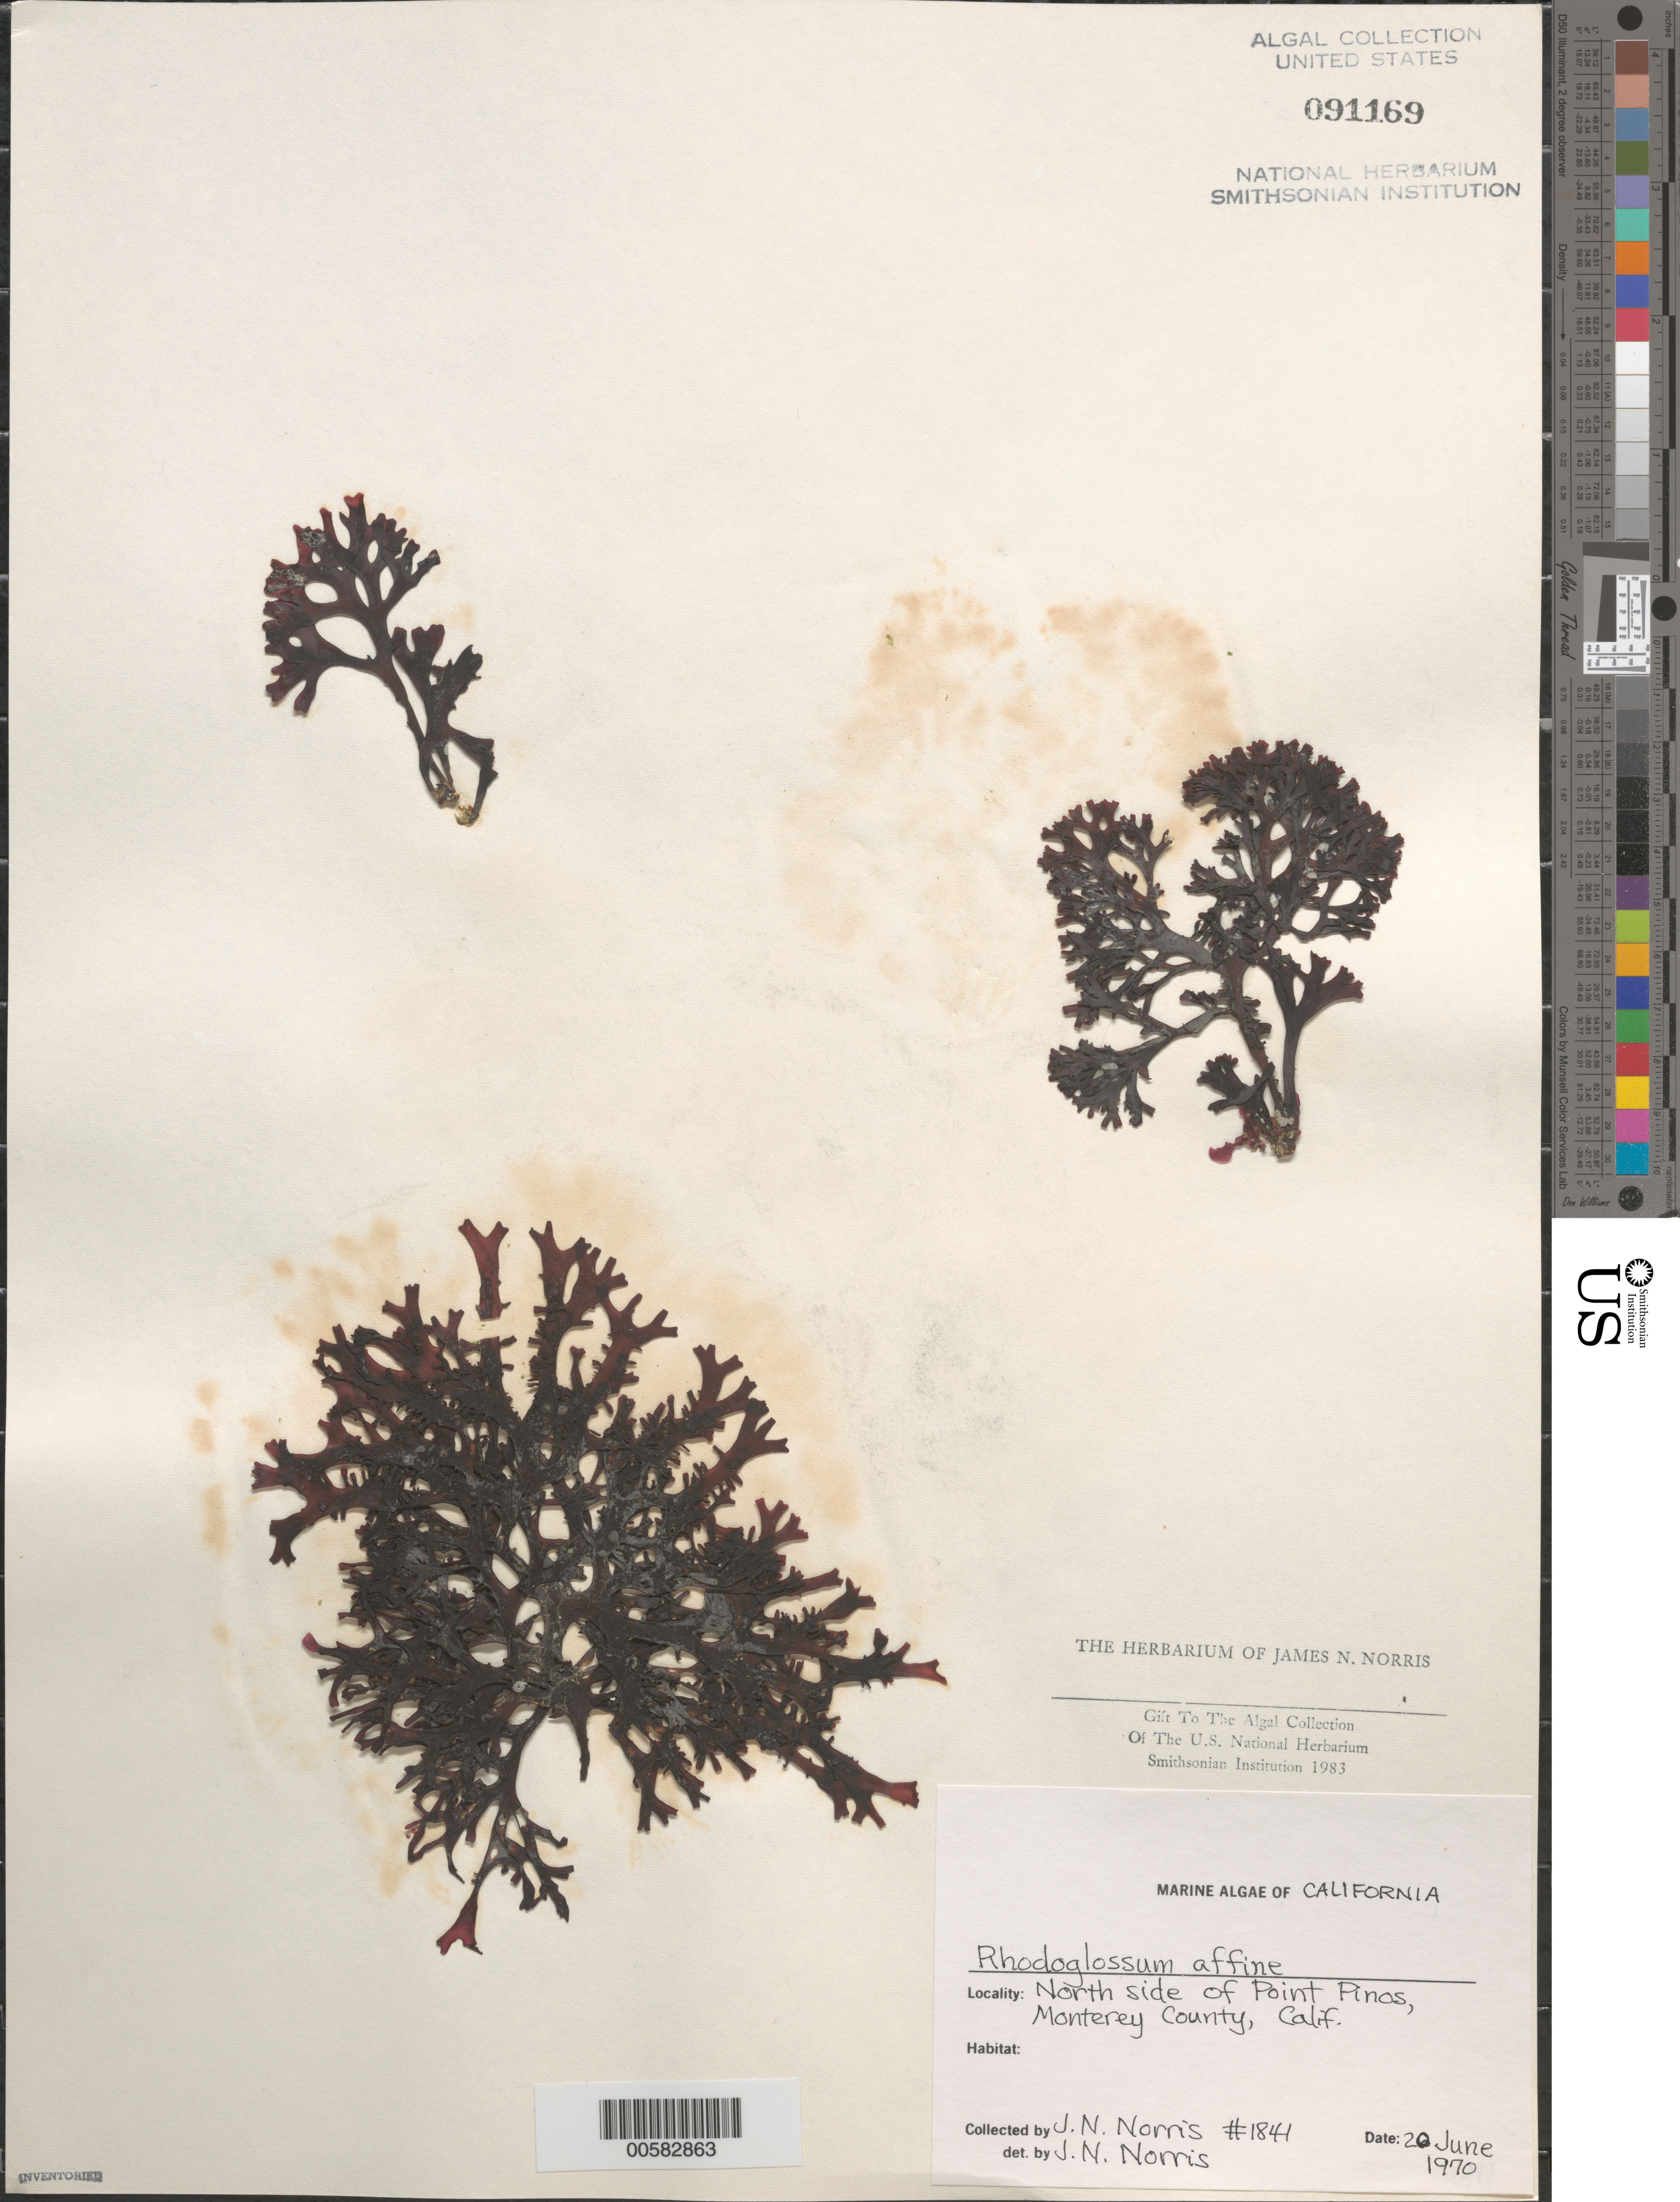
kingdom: Plantae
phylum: Rhodophyta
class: Florideophyceae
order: Gigartinales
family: Gigartinaceae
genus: Mazzaella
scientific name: Mazzaella affinis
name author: (Harvey) Fredericq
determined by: Algae name updating Project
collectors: J. N. Norris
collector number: JN-1841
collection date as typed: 20 Jun 1970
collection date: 1970-06-20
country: United States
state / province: California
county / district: Monterey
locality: Point Pinos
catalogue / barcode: US 91169